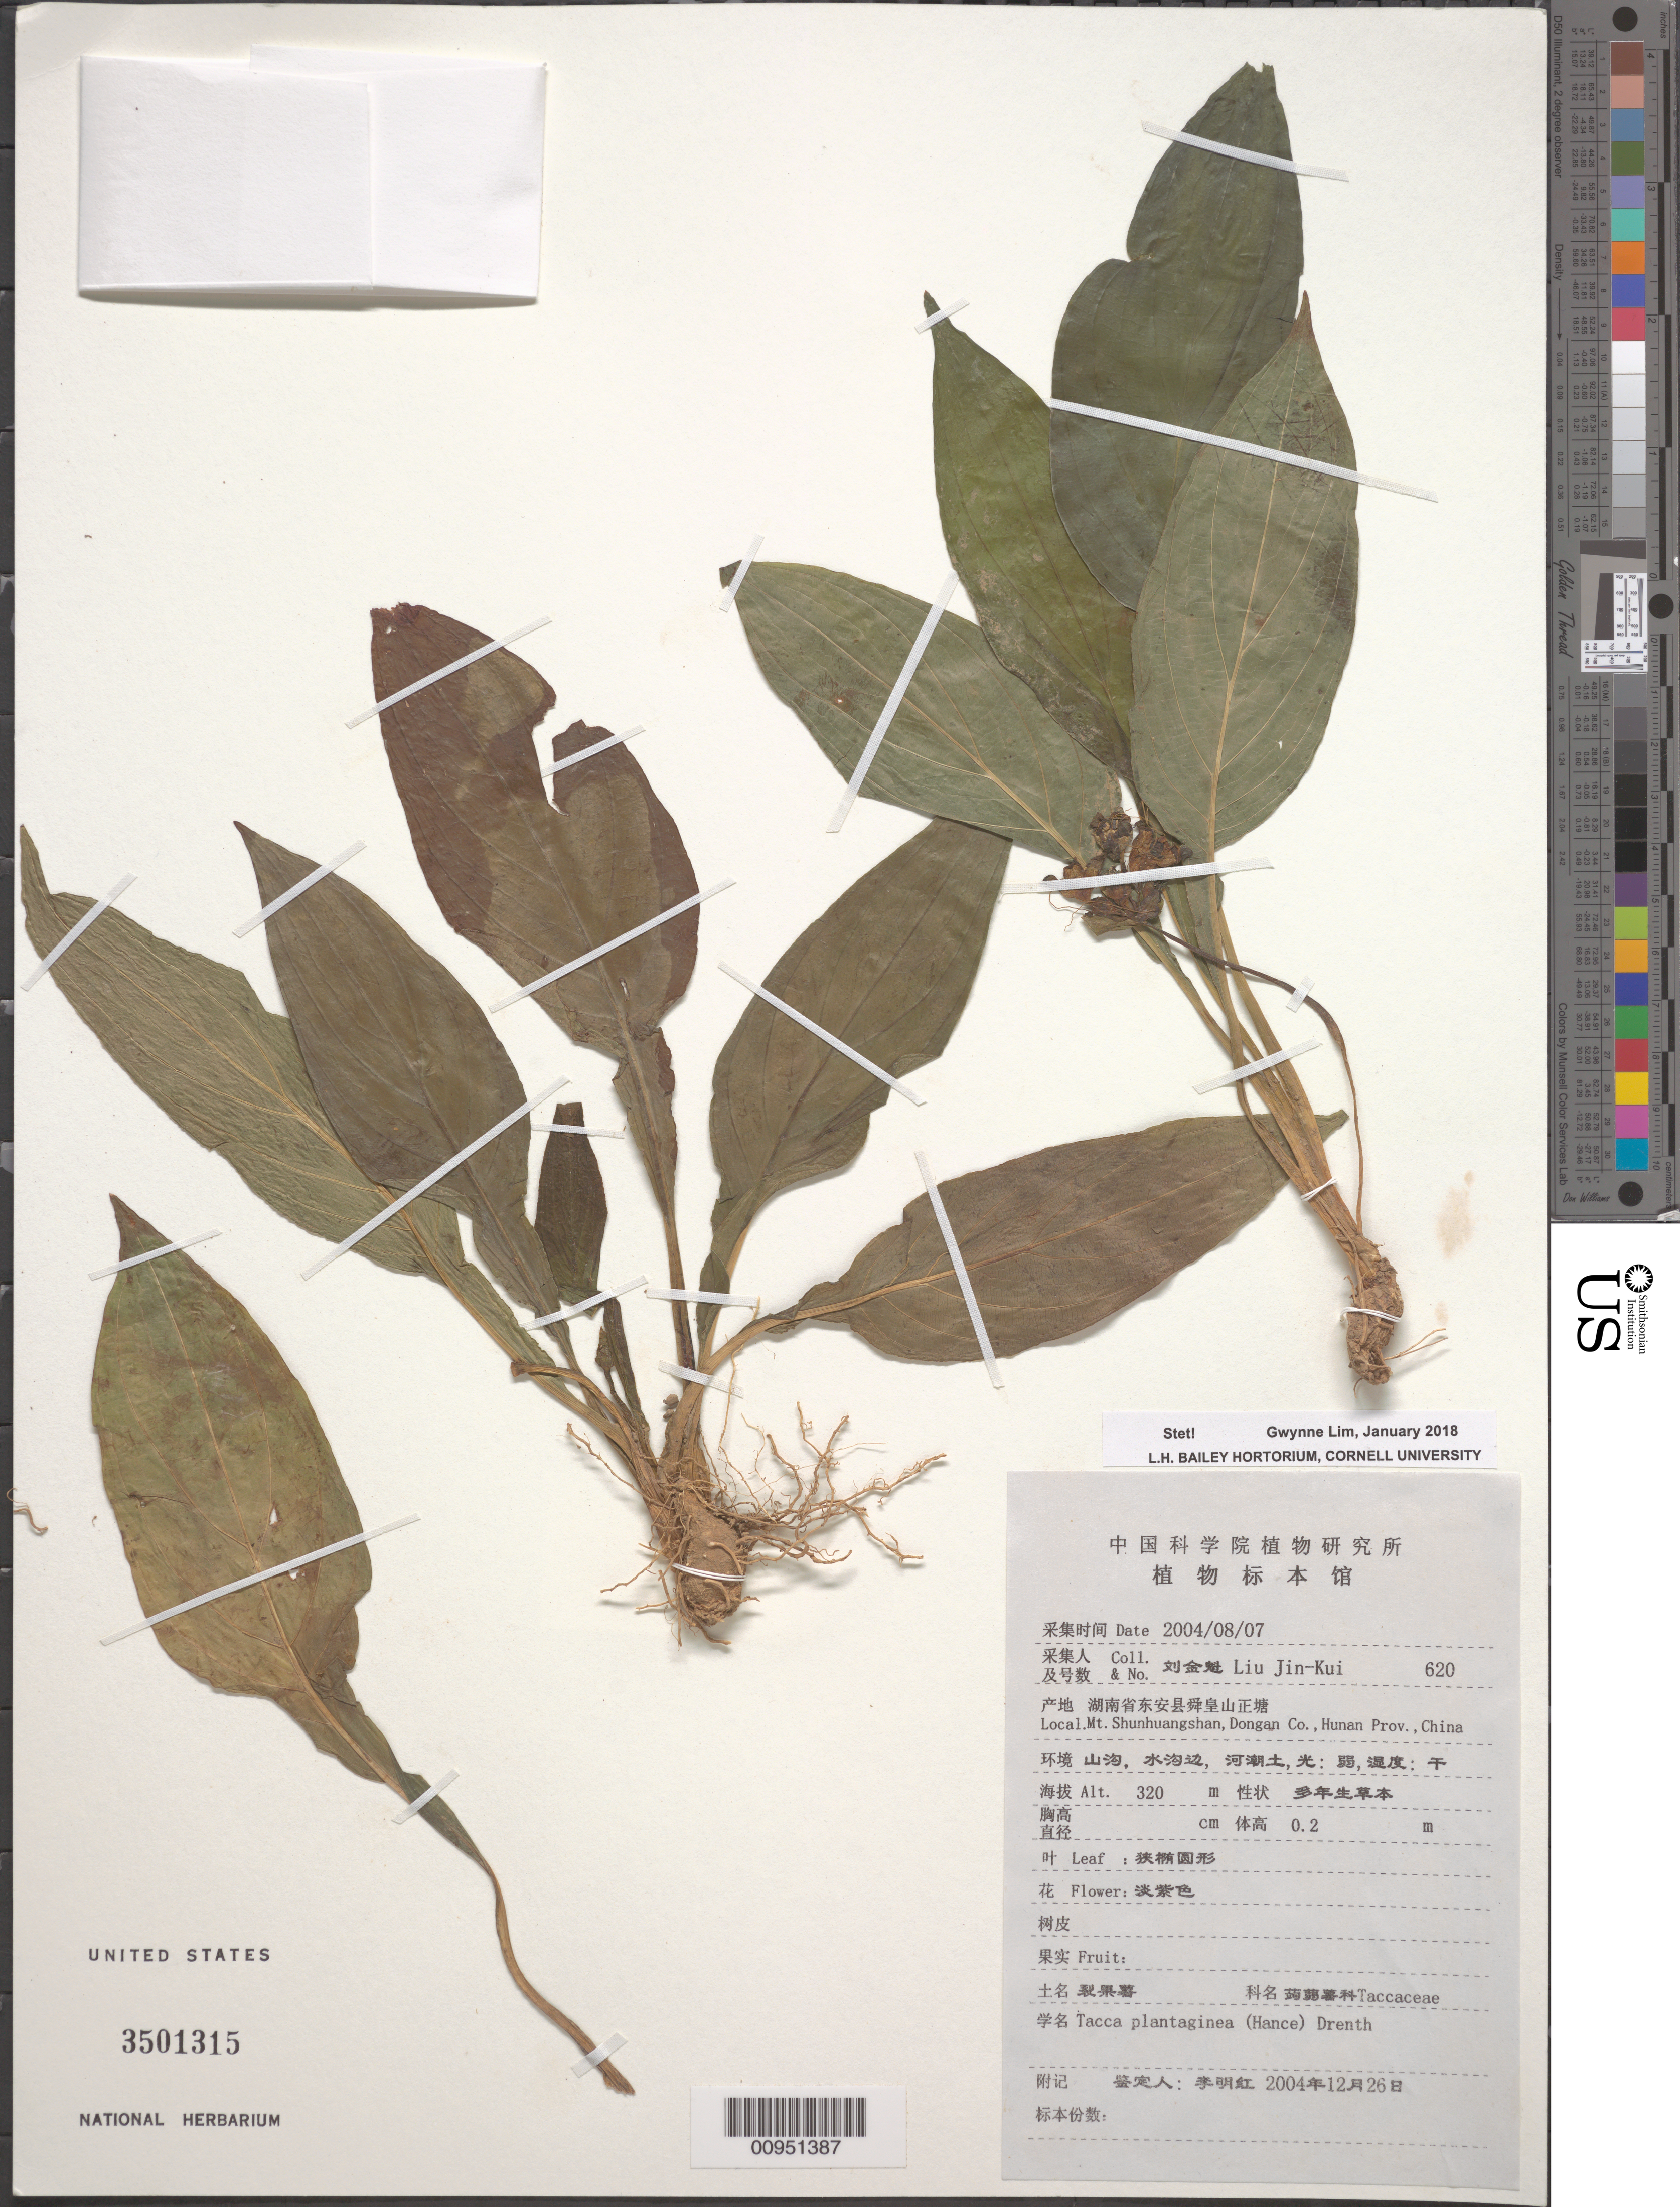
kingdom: Plantae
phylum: Tracheophyta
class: Liliopsida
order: Dioscoreales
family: Dioscoreaceae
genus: Tacca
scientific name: Tacca plantaginea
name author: (Hance) Drenth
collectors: L. Jin-Kui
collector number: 620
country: China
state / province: Hunan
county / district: Dongan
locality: Mt. Shunhuangshan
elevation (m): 320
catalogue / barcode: US 3501315